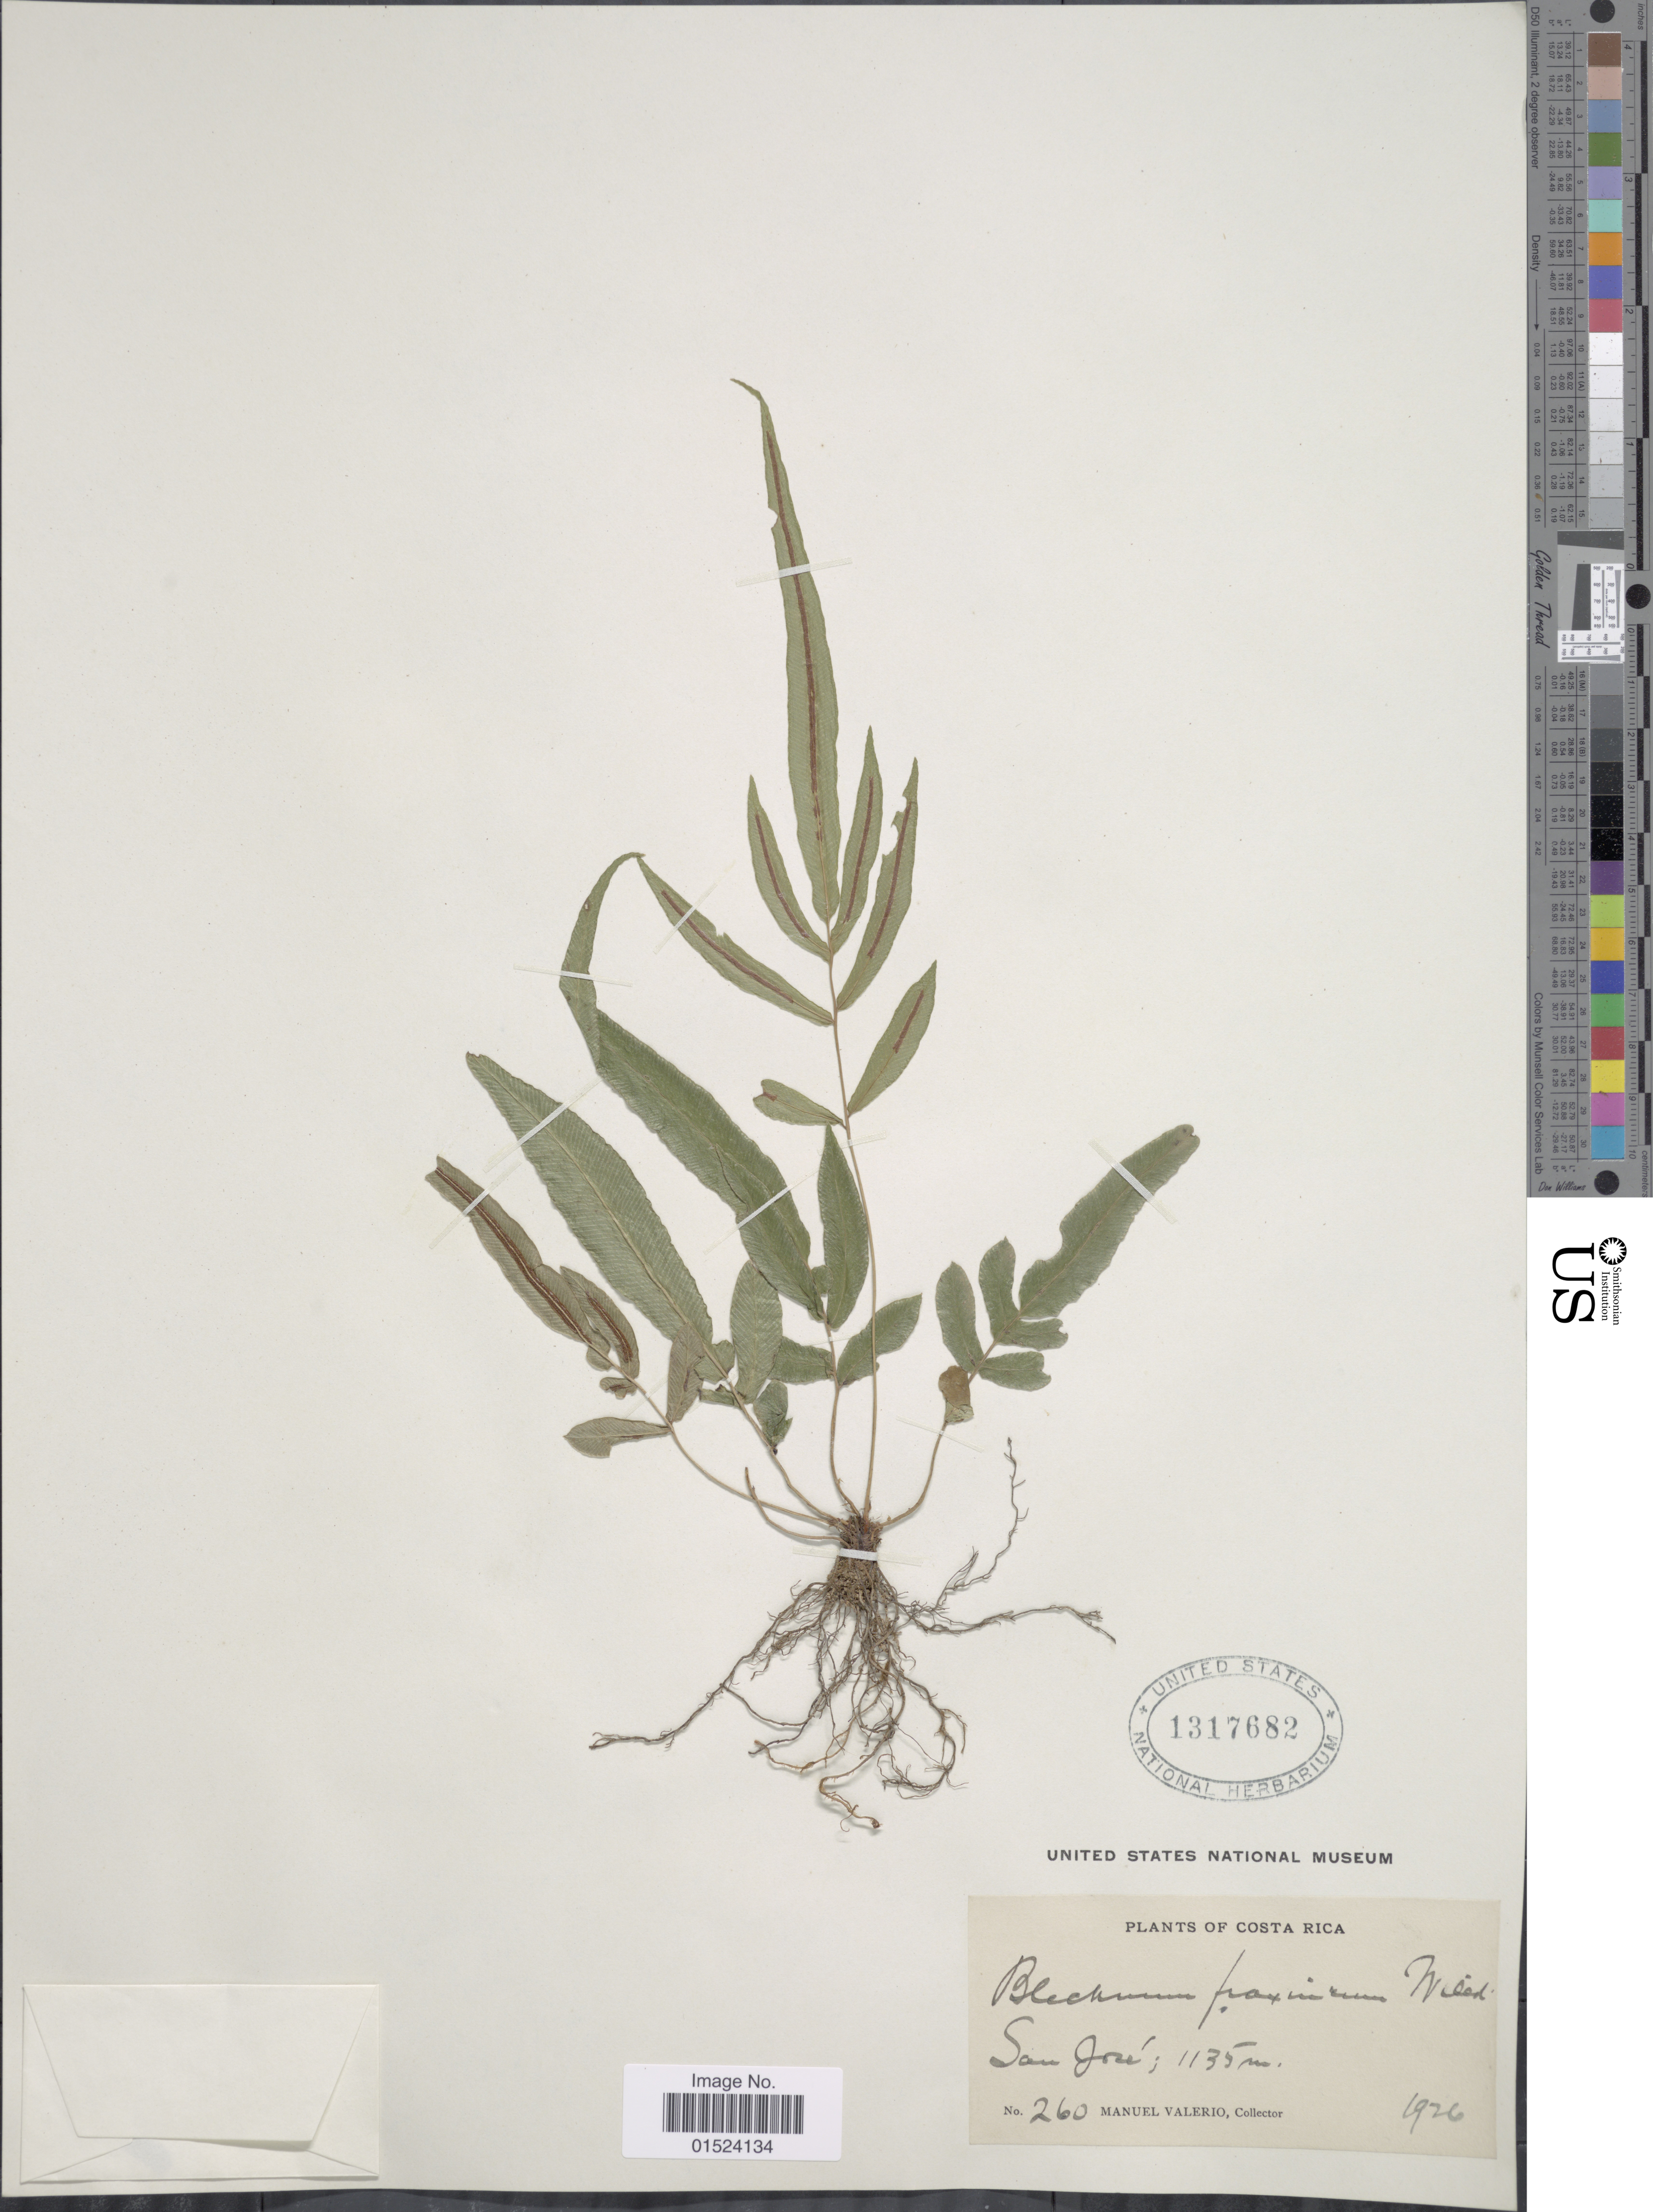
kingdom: Plantae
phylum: Tracheophyta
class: Polypodiopsida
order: Polypodiales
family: Blechnaceae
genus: Blechnum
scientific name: Blechnum gracile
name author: Kaulf.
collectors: M. Valerio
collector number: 260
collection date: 1926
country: Costa Rica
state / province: San José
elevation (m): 1135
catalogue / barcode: US 1317682